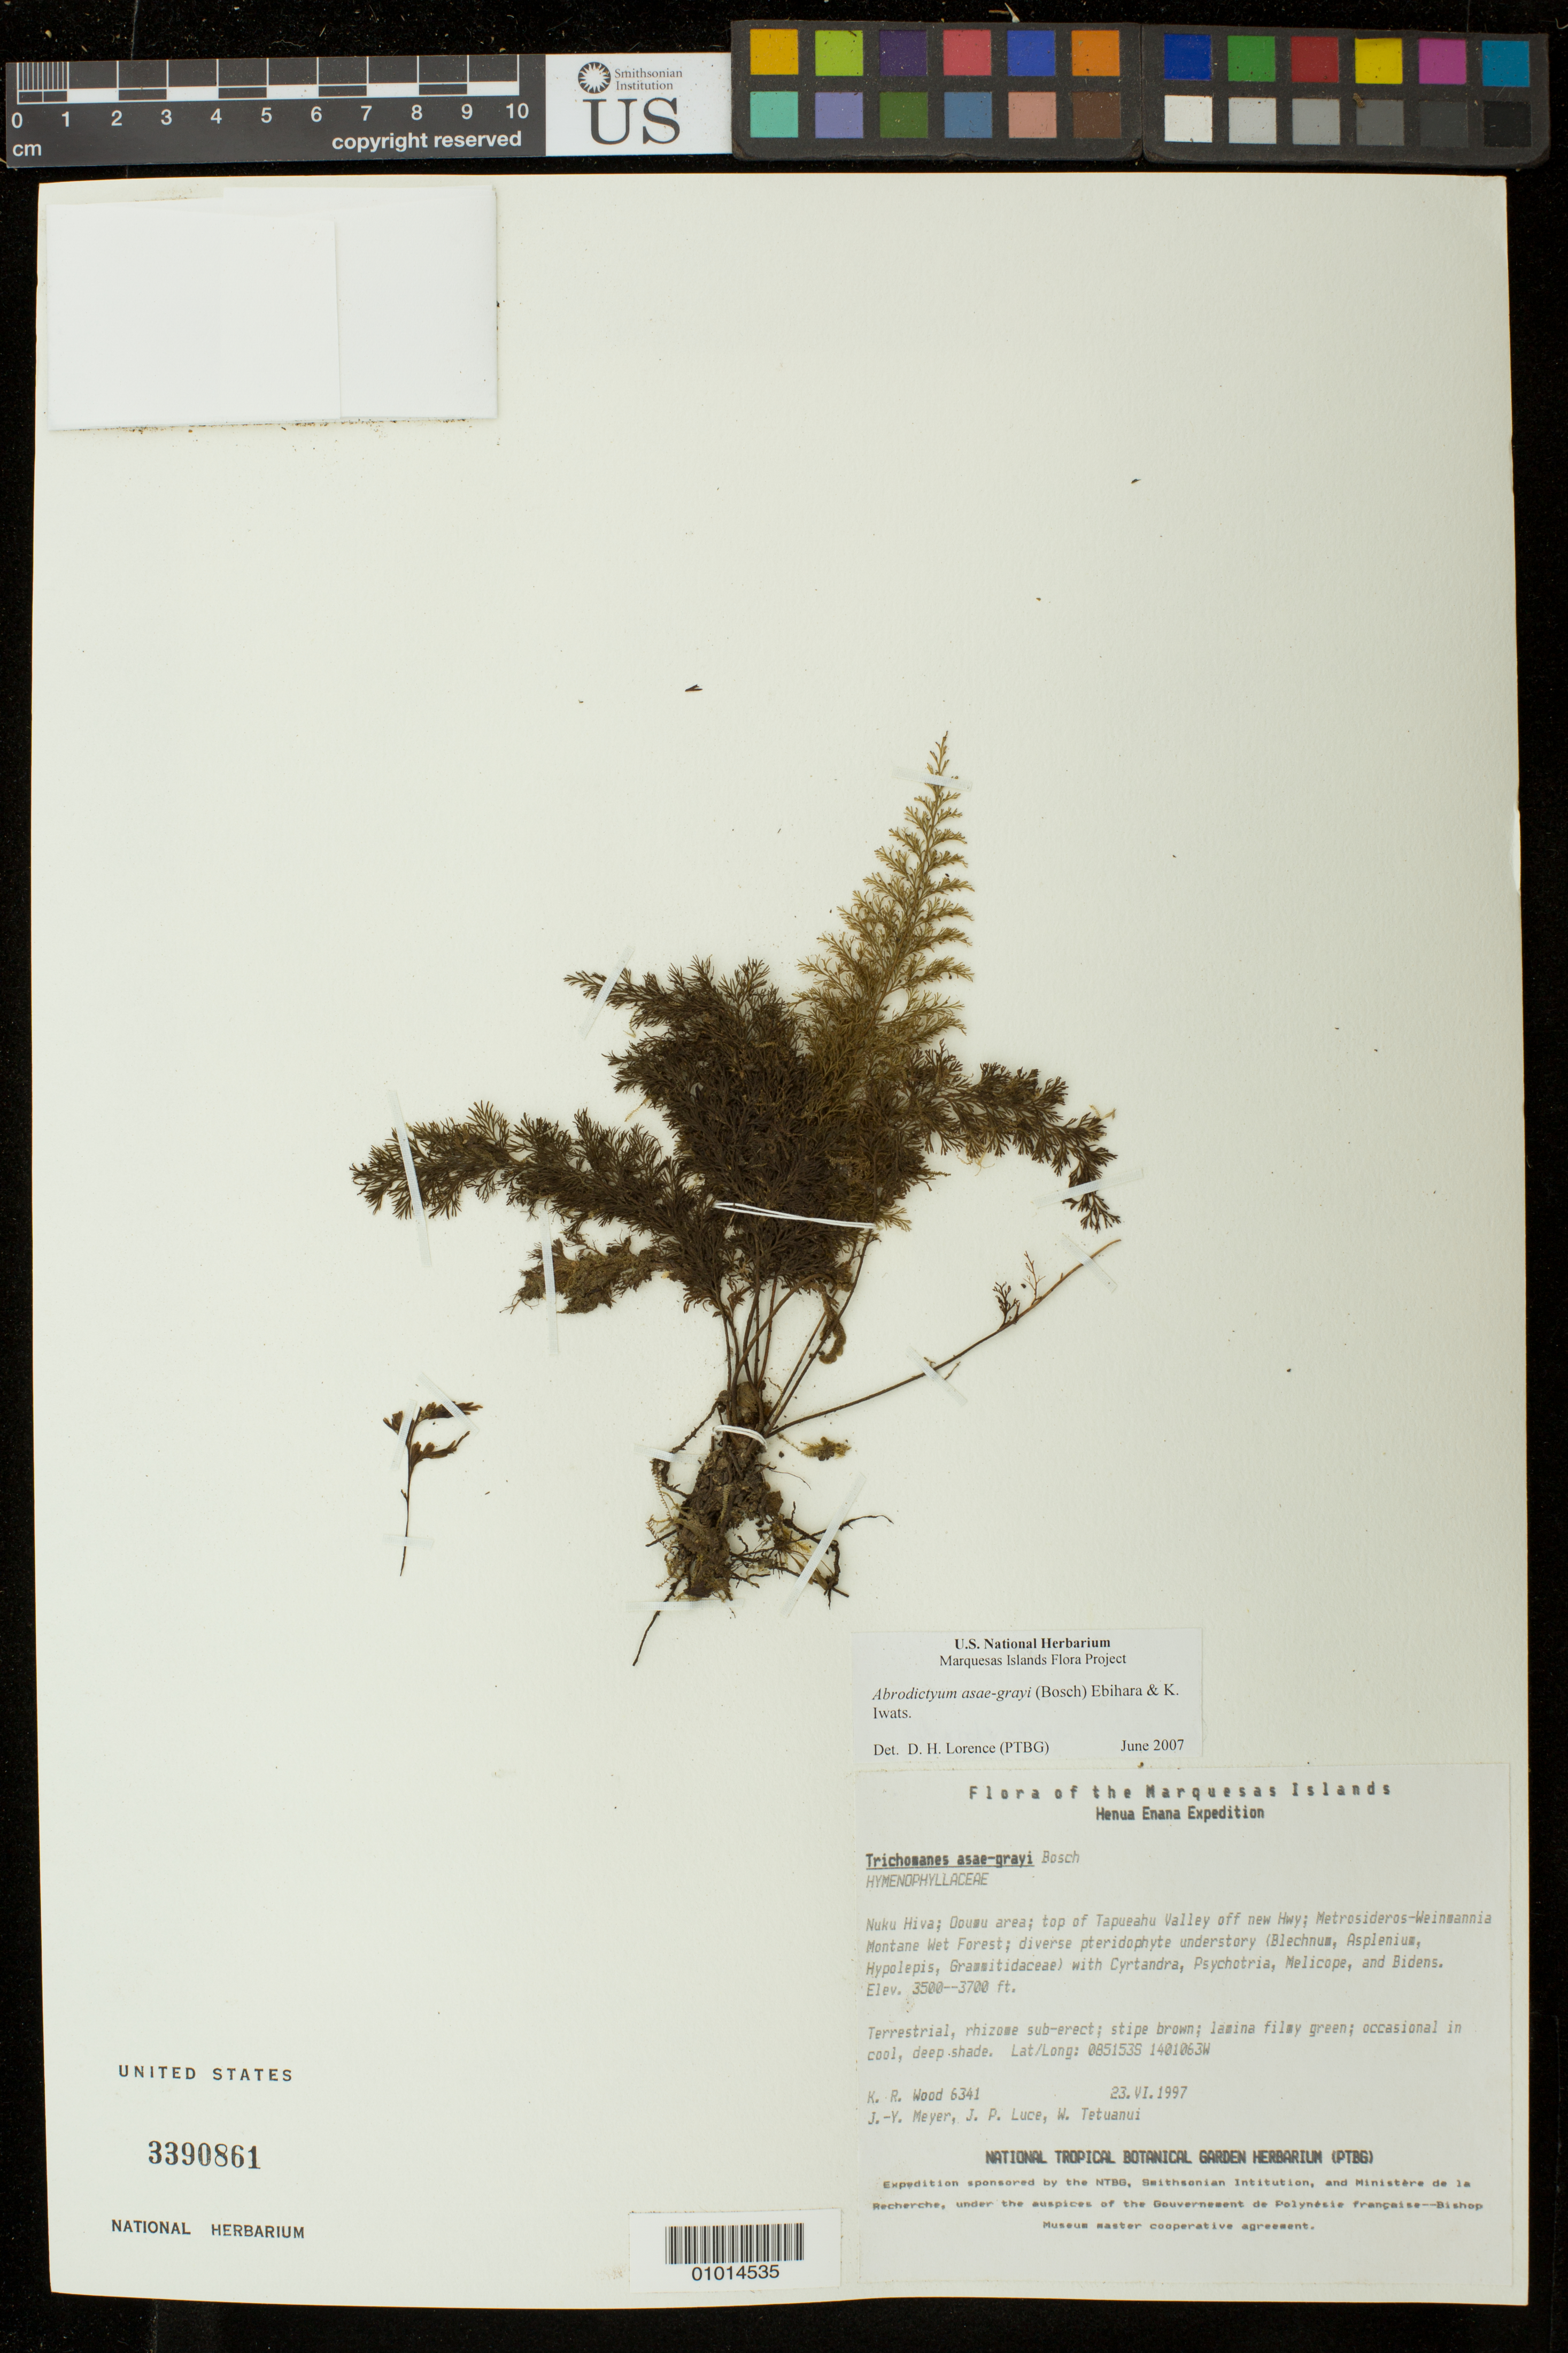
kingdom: Plantae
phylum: Tracheophyta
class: Polypodiopsida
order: Hymenophyllales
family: Hymenophyllaceae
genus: Abrodictyum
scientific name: Abrodictyum asae-grayi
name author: (Bosch) Ebihara & K. Iwats.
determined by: Lorence, David H., (PTBG), National Tropical Botanical Garden (UNITED STATES)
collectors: K. R. Wood, J.-Y. Meyer, J. Luce & W. Tetuanui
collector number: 6341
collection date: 1997-06-23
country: French Polynesia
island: Nuku Hiva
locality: Oouma area, top of Tapueahu Valley off new Hwy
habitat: Metrosideros-Weinmannia Montane wet forest; diverse pteridphyte understory (Blechnum, Asplenium, Hypolepis, Grammitidaceae); occasional in cool, deep shade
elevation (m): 3500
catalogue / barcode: US 3390861